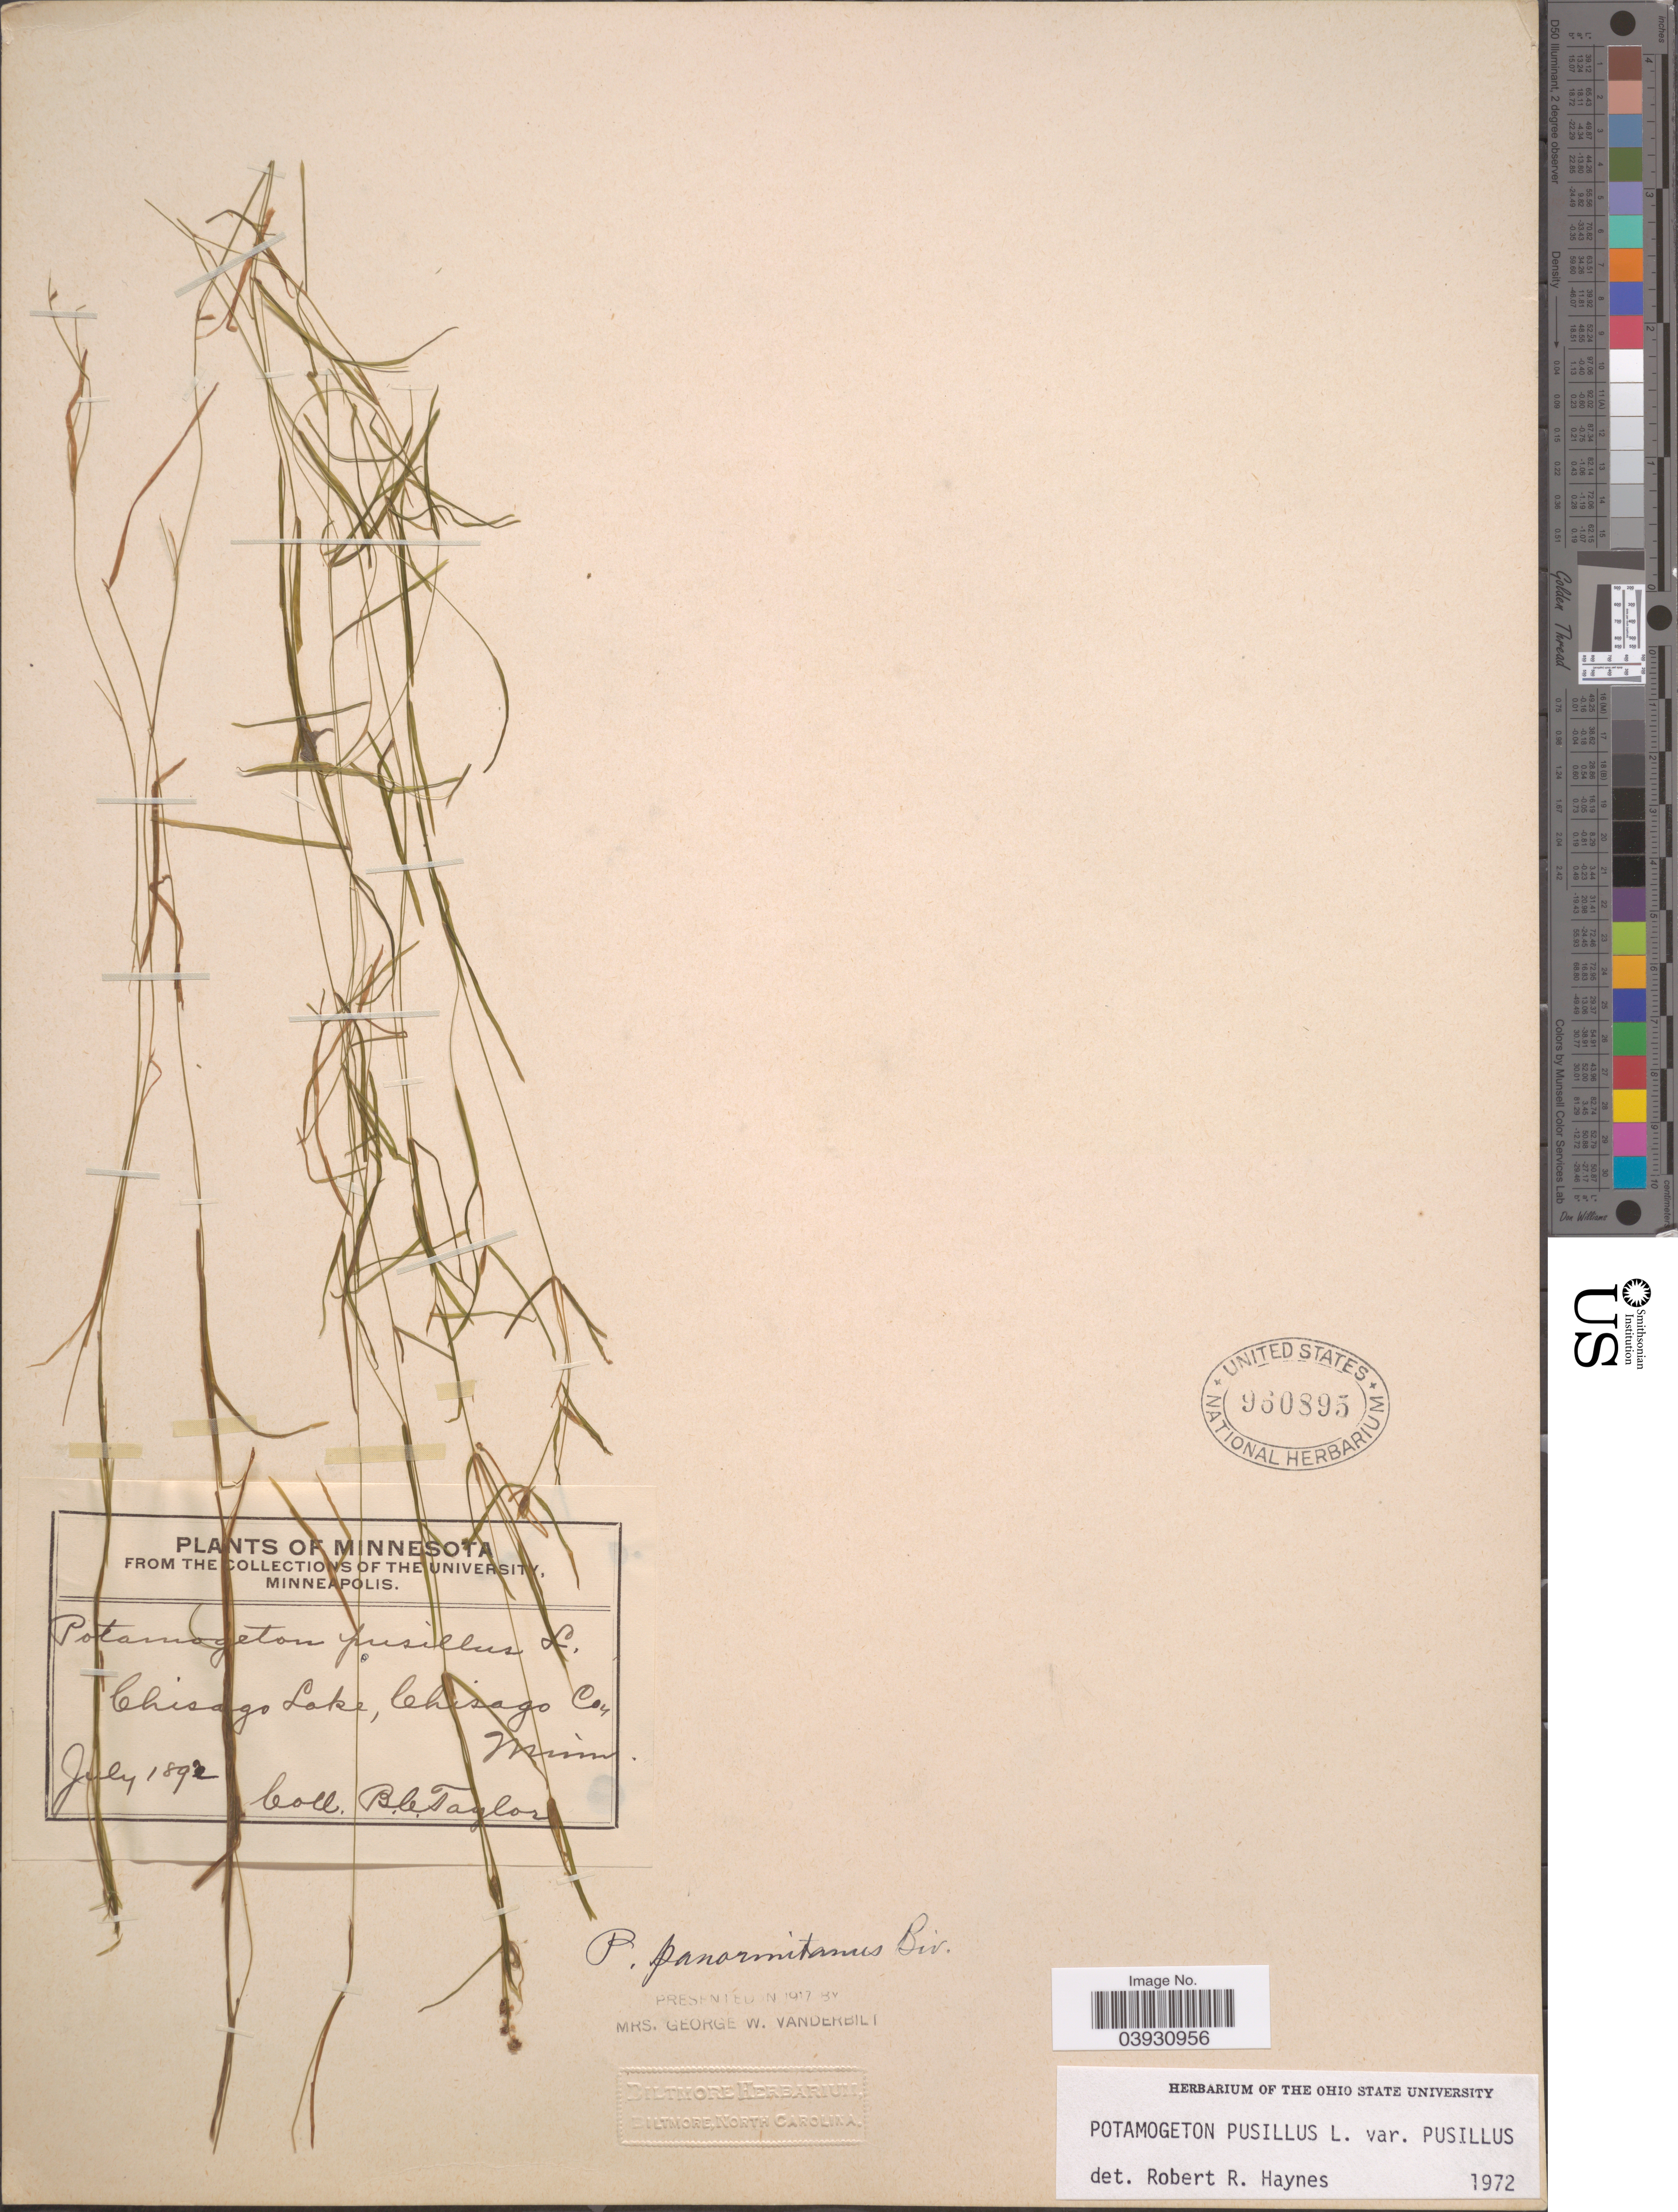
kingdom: Plantae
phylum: Tracheophyta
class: Liliopsida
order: Alismatales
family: Potamogetonaceae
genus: Potamogeton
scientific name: Potamogeton pusillus var. pusillus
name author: L.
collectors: B. C. Taylor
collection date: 1892-07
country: United States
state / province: Minnesota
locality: Chisago Lake, Chisago Co.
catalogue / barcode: US 960895